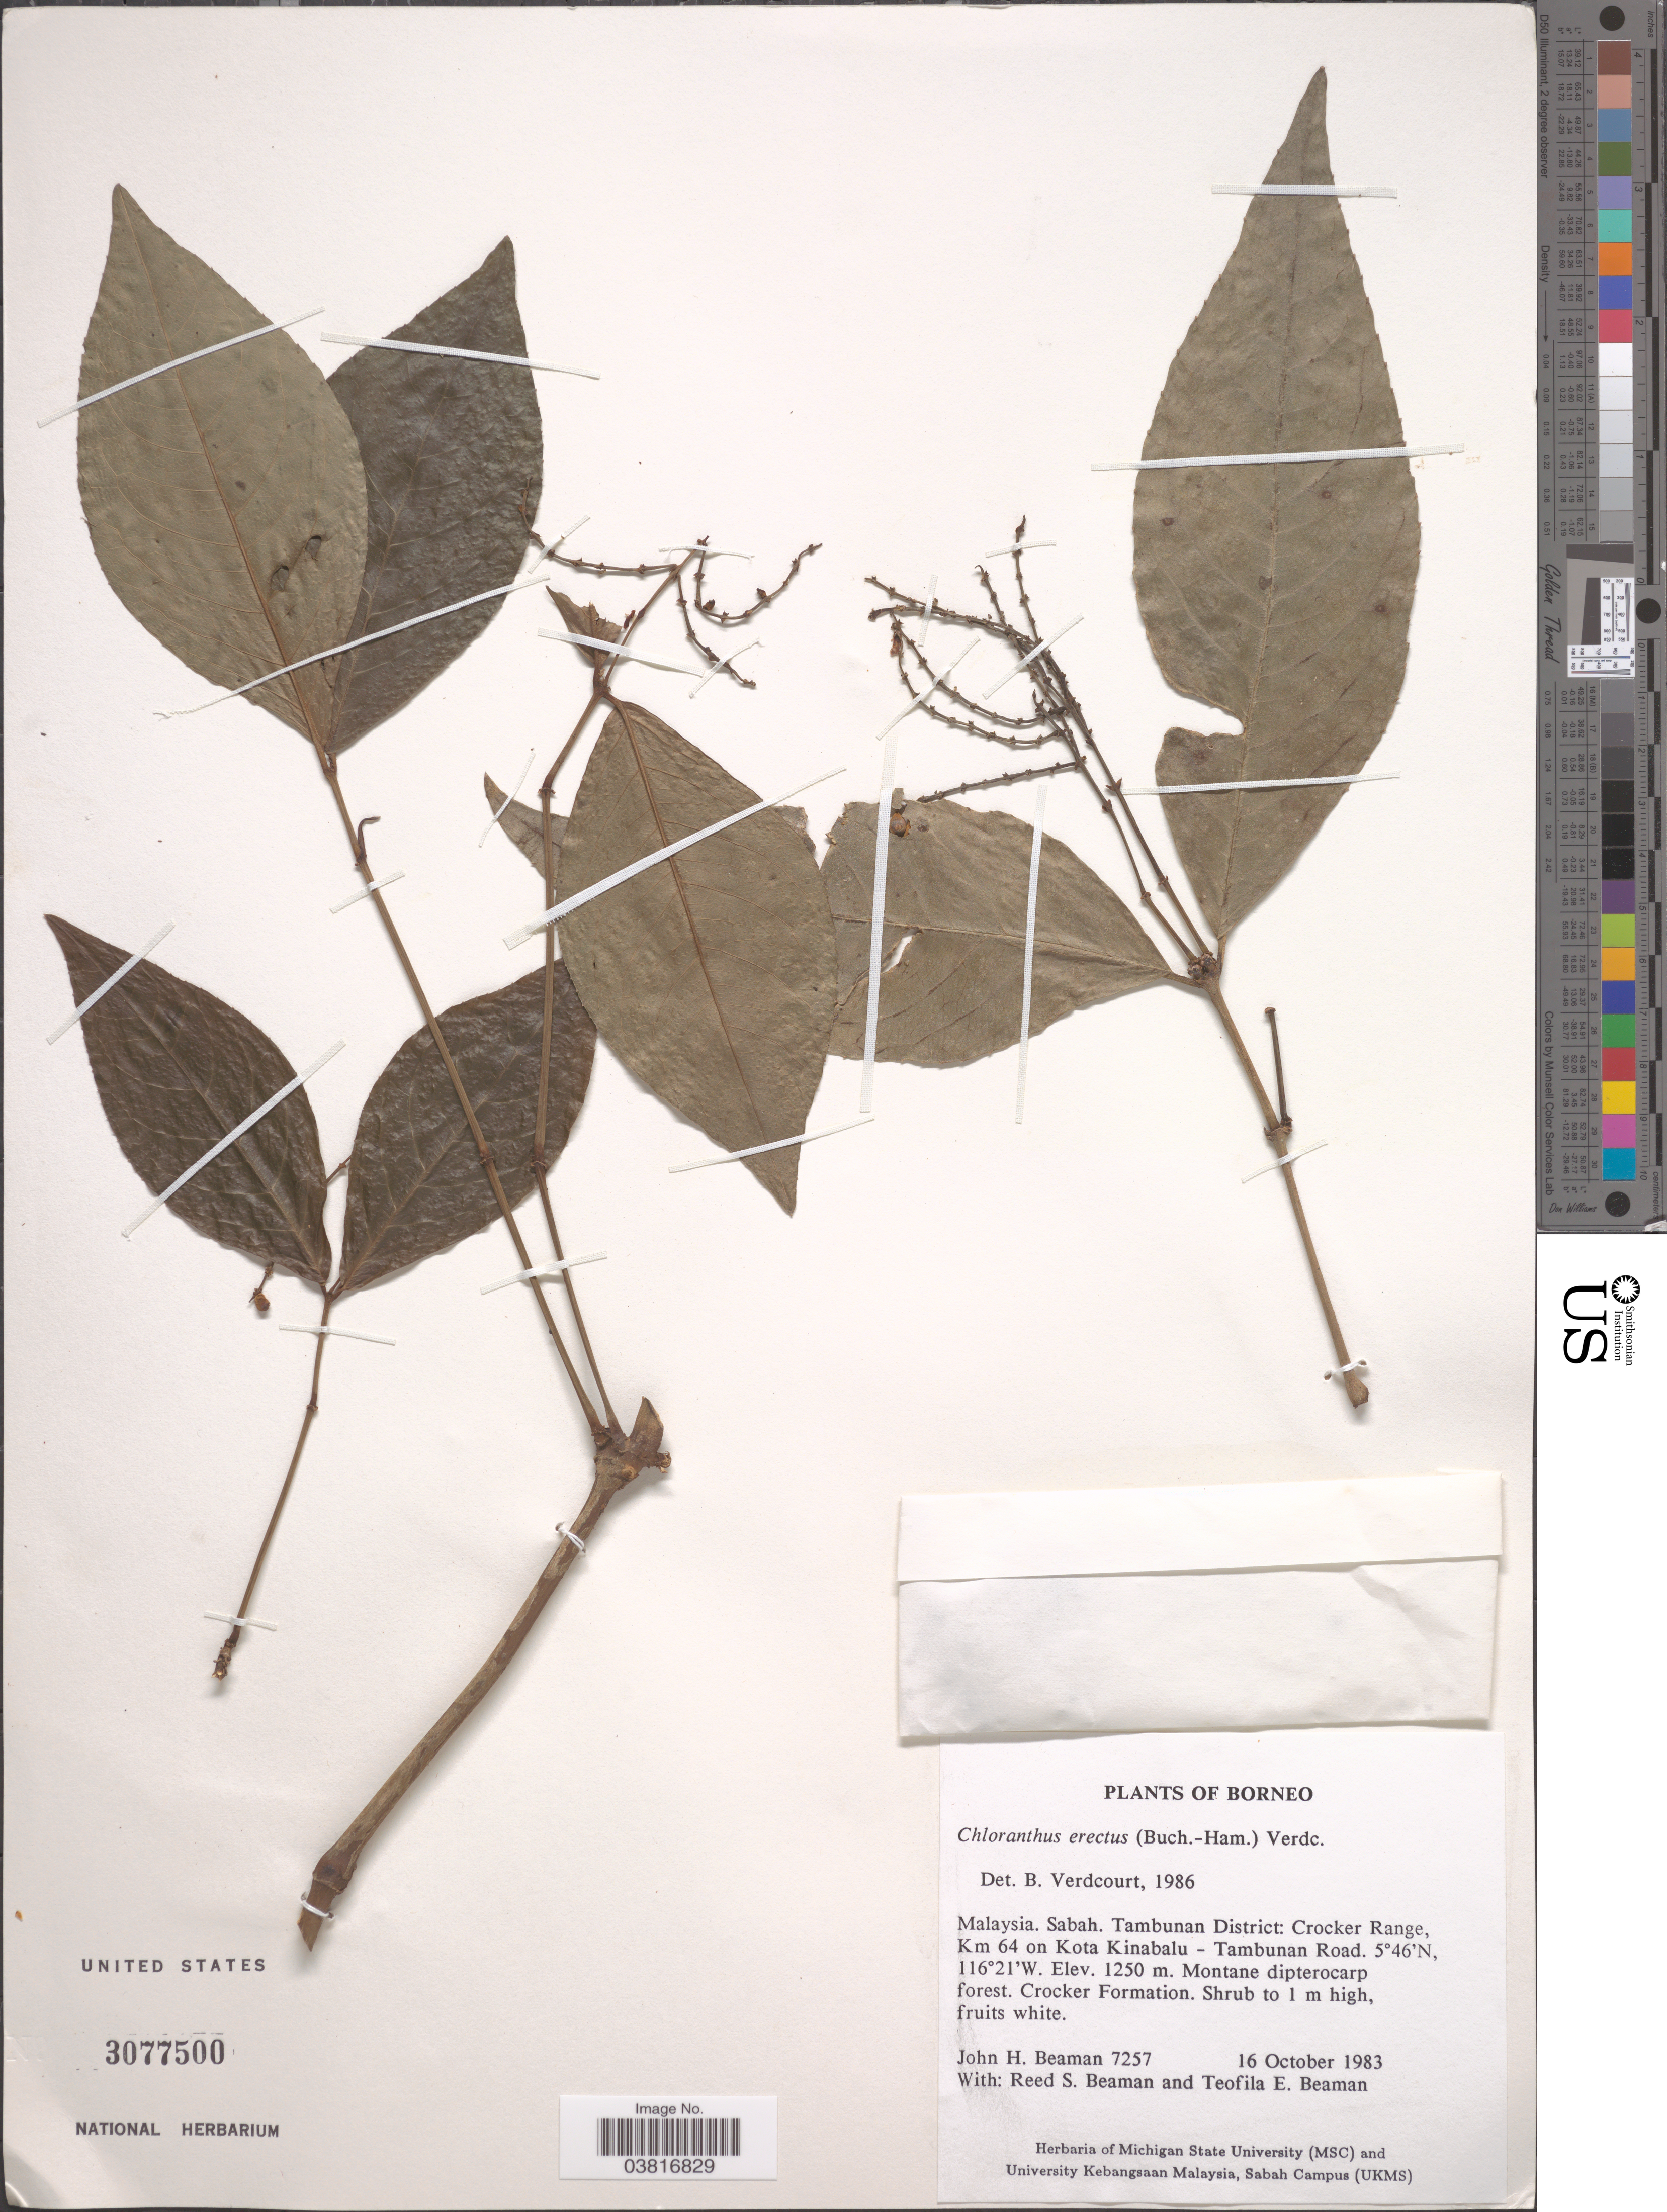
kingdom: Plantae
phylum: Tracheophyta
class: Magnoliopsida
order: Chloranthales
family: Chloranthaceae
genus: Chloranthus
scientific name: Chloranthus erectus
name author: (Buch.-Ham.) Verdc.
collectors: J. H. Beaman, R. S. Beaman & T. E. Beaman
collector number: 7257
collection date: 1983-10-16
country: Malaysia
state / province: Sabah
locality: Borneo. Tambunan District: Crocker Range, Km 64 on Kota Kinabalu - Tambunan Road. Crocker Formation.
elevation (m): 1250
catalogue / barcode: US 3077500